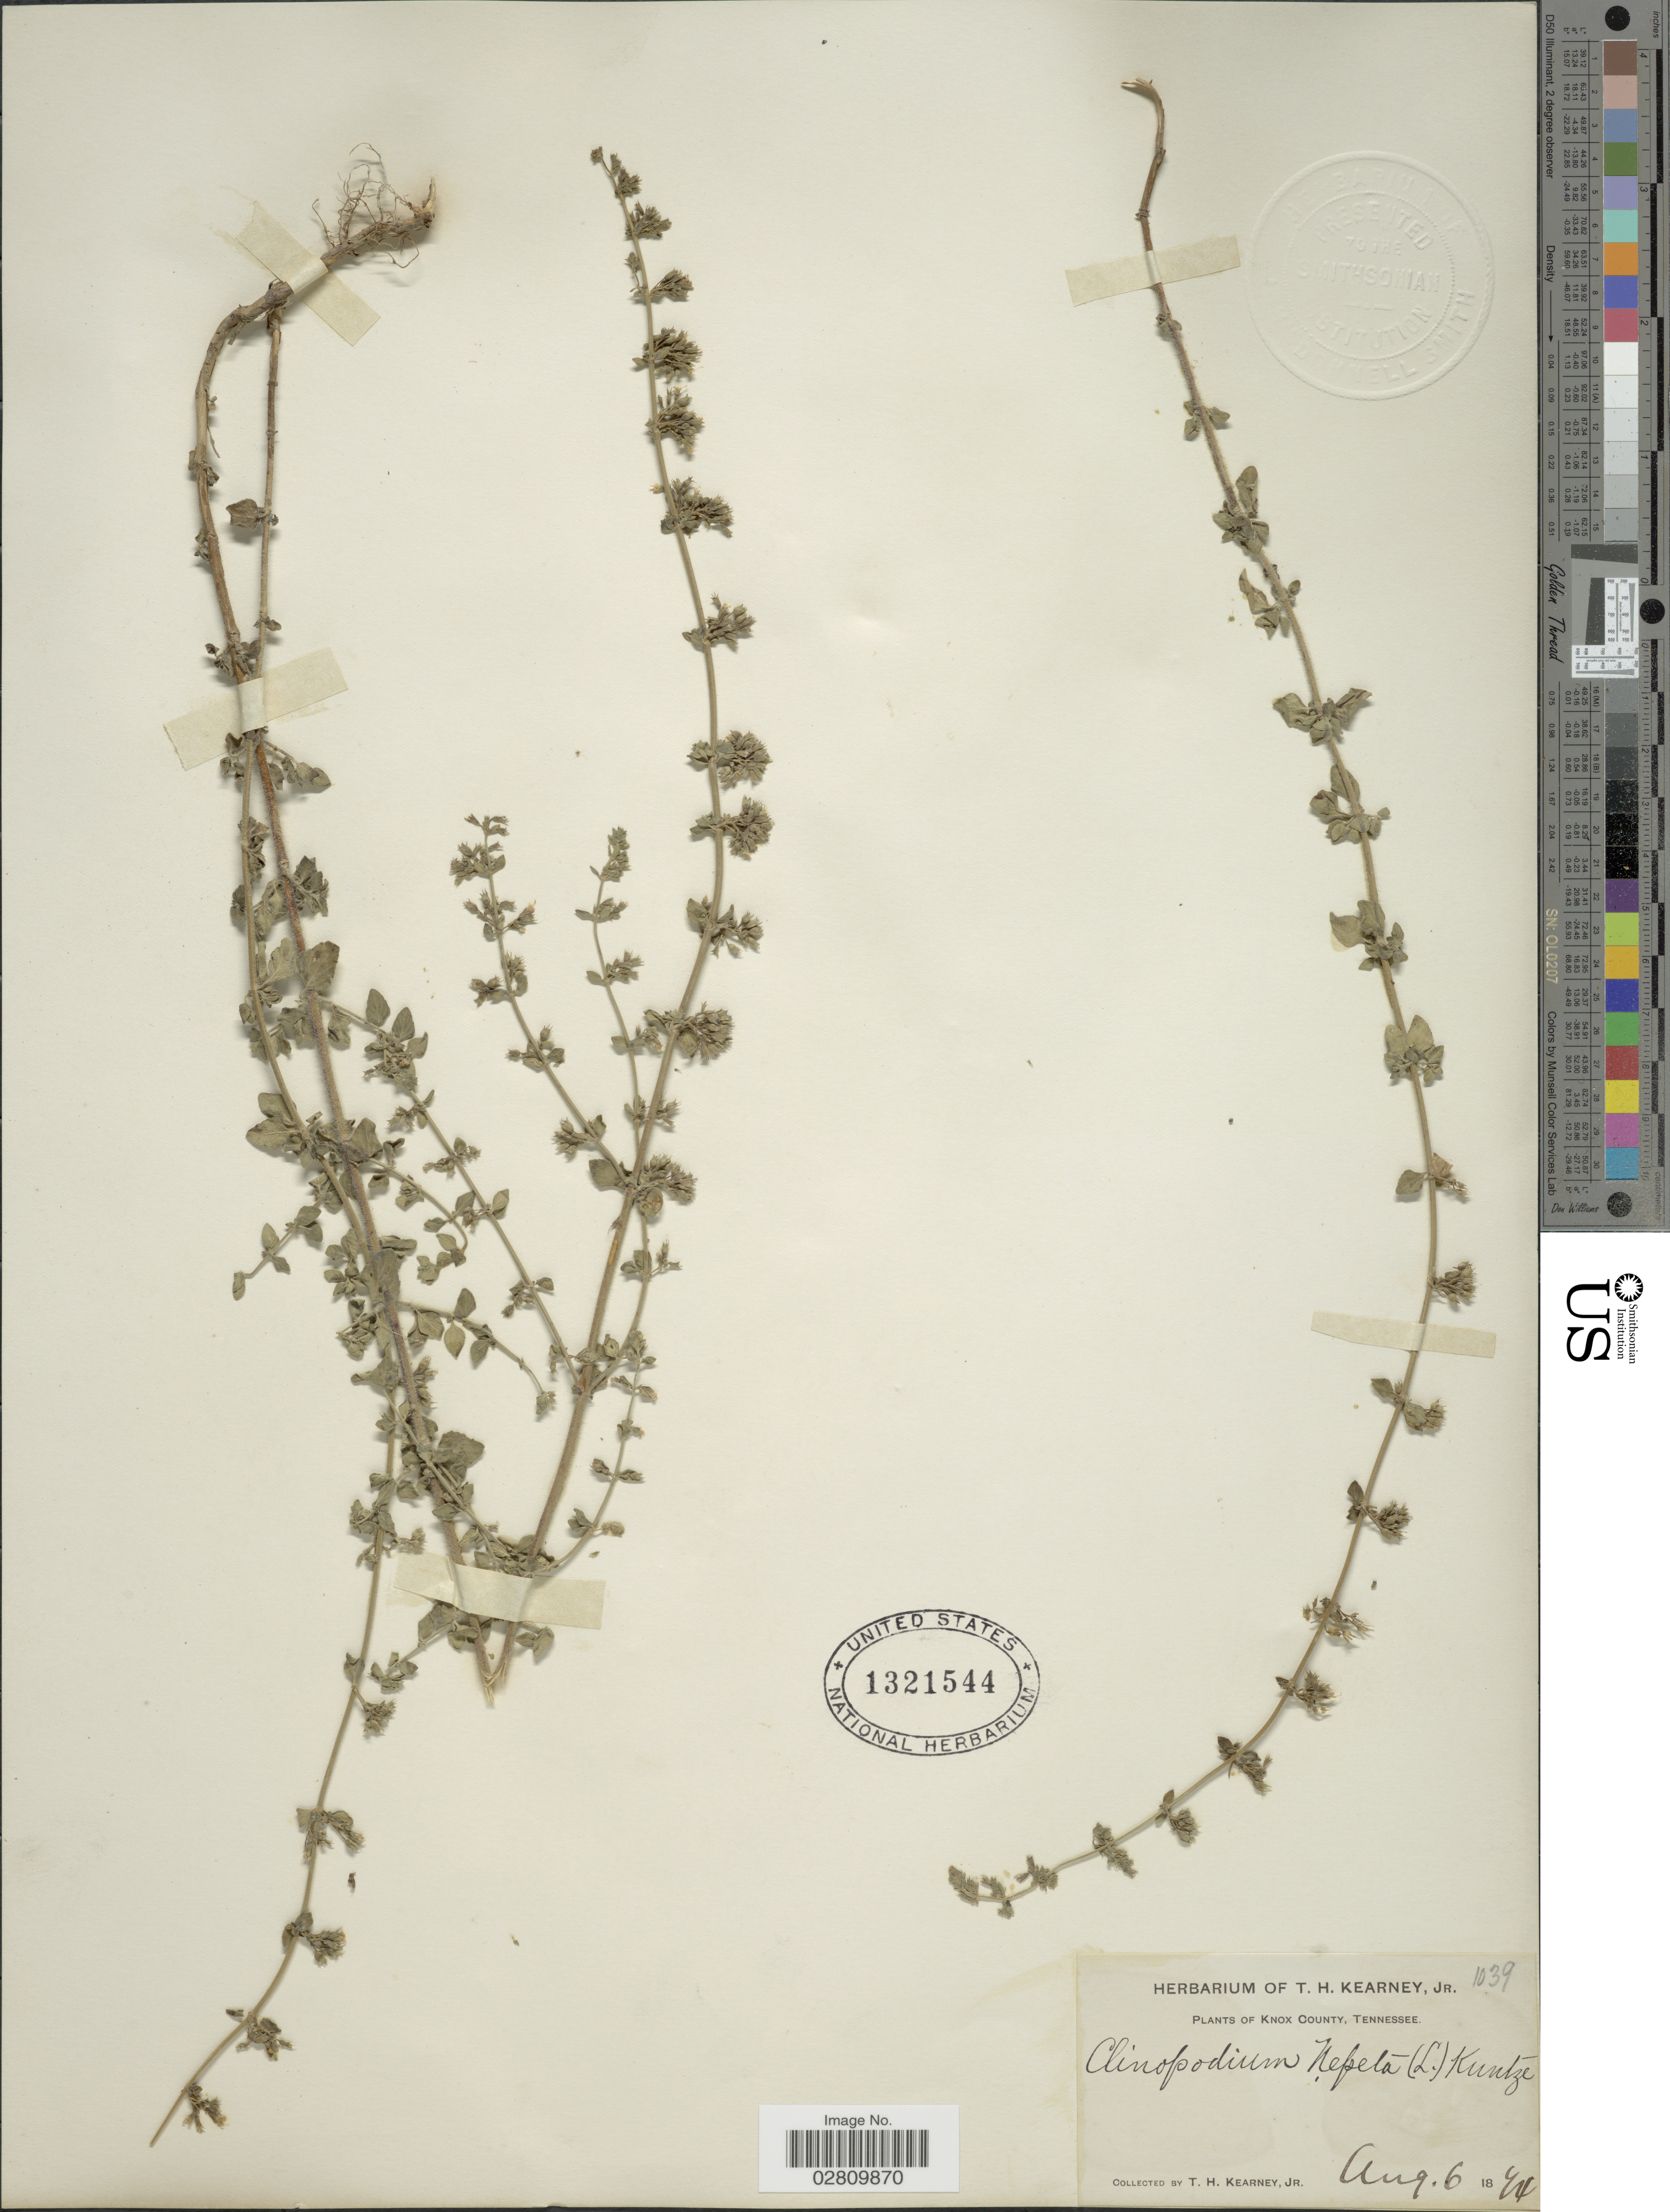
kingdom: Plantae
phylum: Tracheophyta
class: Magnoliopsida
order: Lamiales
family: Lamiaceae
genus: Clinopodium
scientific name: Clinopodium nepeta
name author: (L.) Kuntze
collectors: T. H. Kearney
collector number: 1039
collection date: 1894-08-06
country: United States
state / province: Tennessee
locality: Knox County.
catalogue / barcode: US 1321544